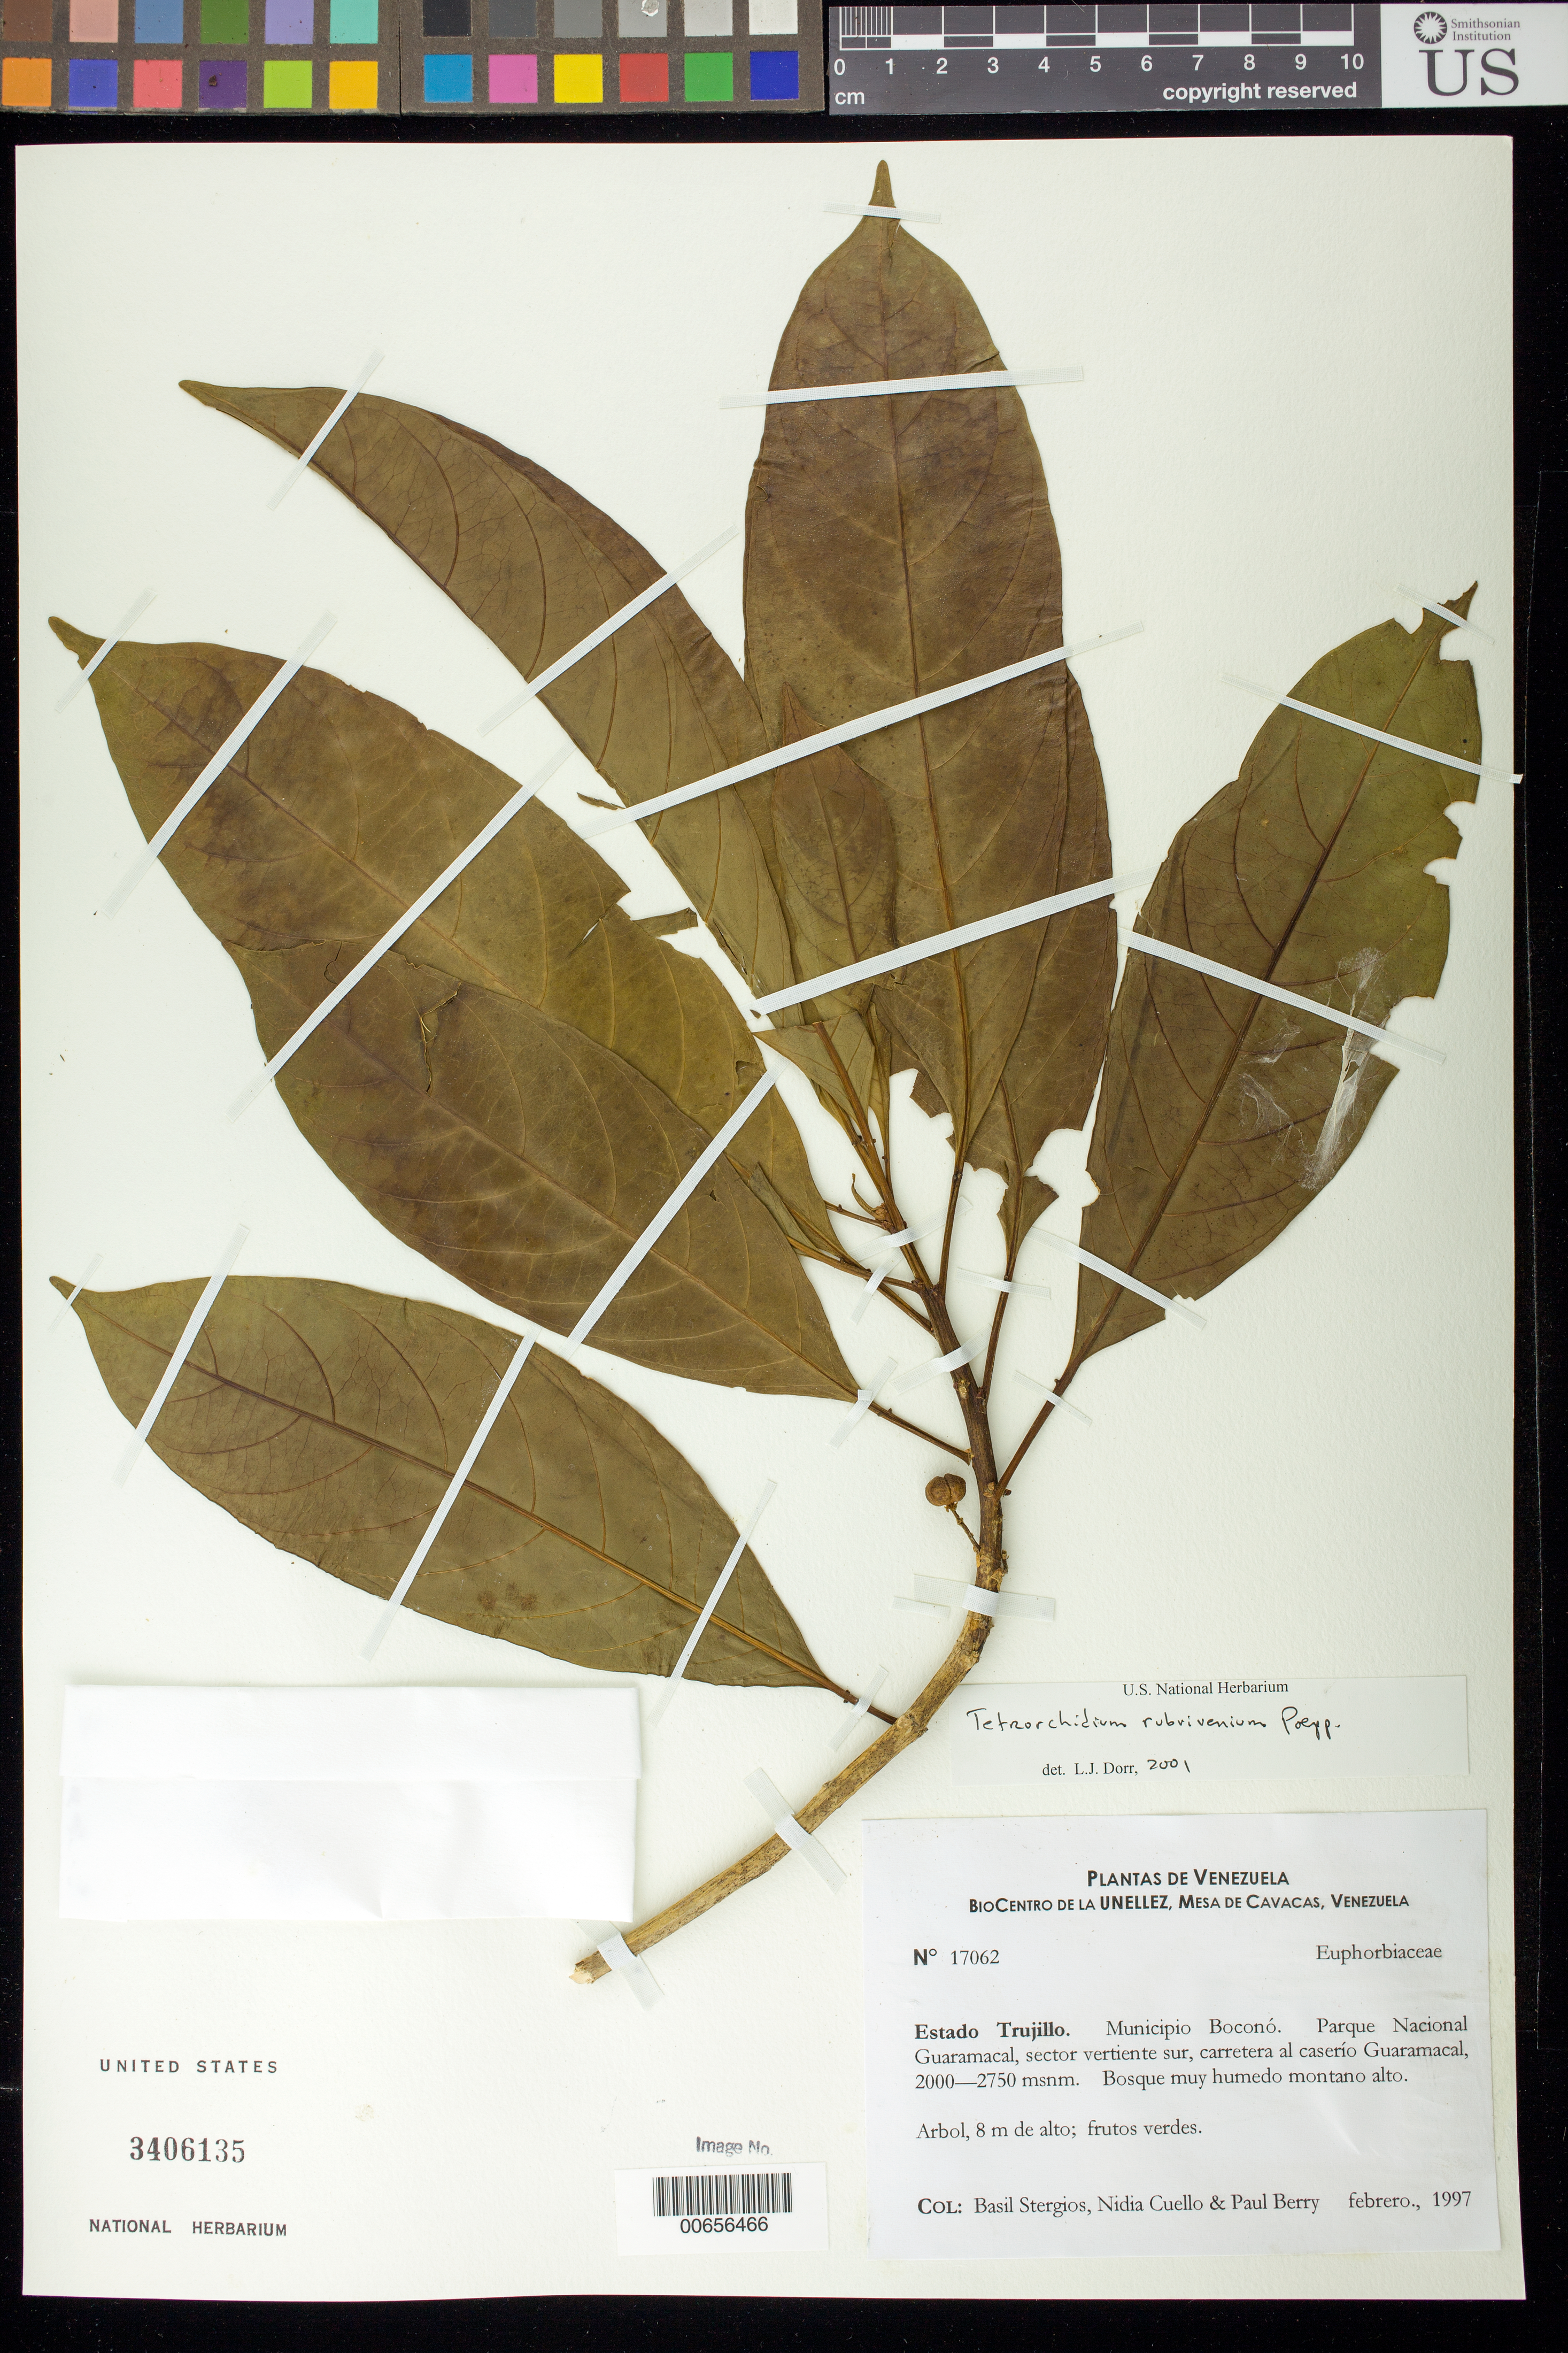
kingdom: Plantae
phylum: Tracheophyta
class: Magnoliopsida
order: Malpighiales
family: Euphorbiaceae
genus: Tetrorchidium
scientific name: Tetrorchidium rubrivenium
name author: Poepp.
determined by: Dorr, L. J., (BOT), Smithsonian Institution - National Museum of Natural History (UNITED STATES)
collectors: B. G. Stergios, N. L. Cuello & P. Berry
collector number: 17062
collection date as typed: Feb 1997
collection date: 1997-02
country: Venezuela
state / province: Trujillo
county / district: Boconó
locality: Parque Nacional Guaramacal. Sector vertiente S. Carretera al caserío Guaramacal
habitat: Bosque muy húmedo montano alto.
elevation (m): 2000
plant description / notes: F, NY, PORT, US, VEN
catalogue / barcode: US 3406135